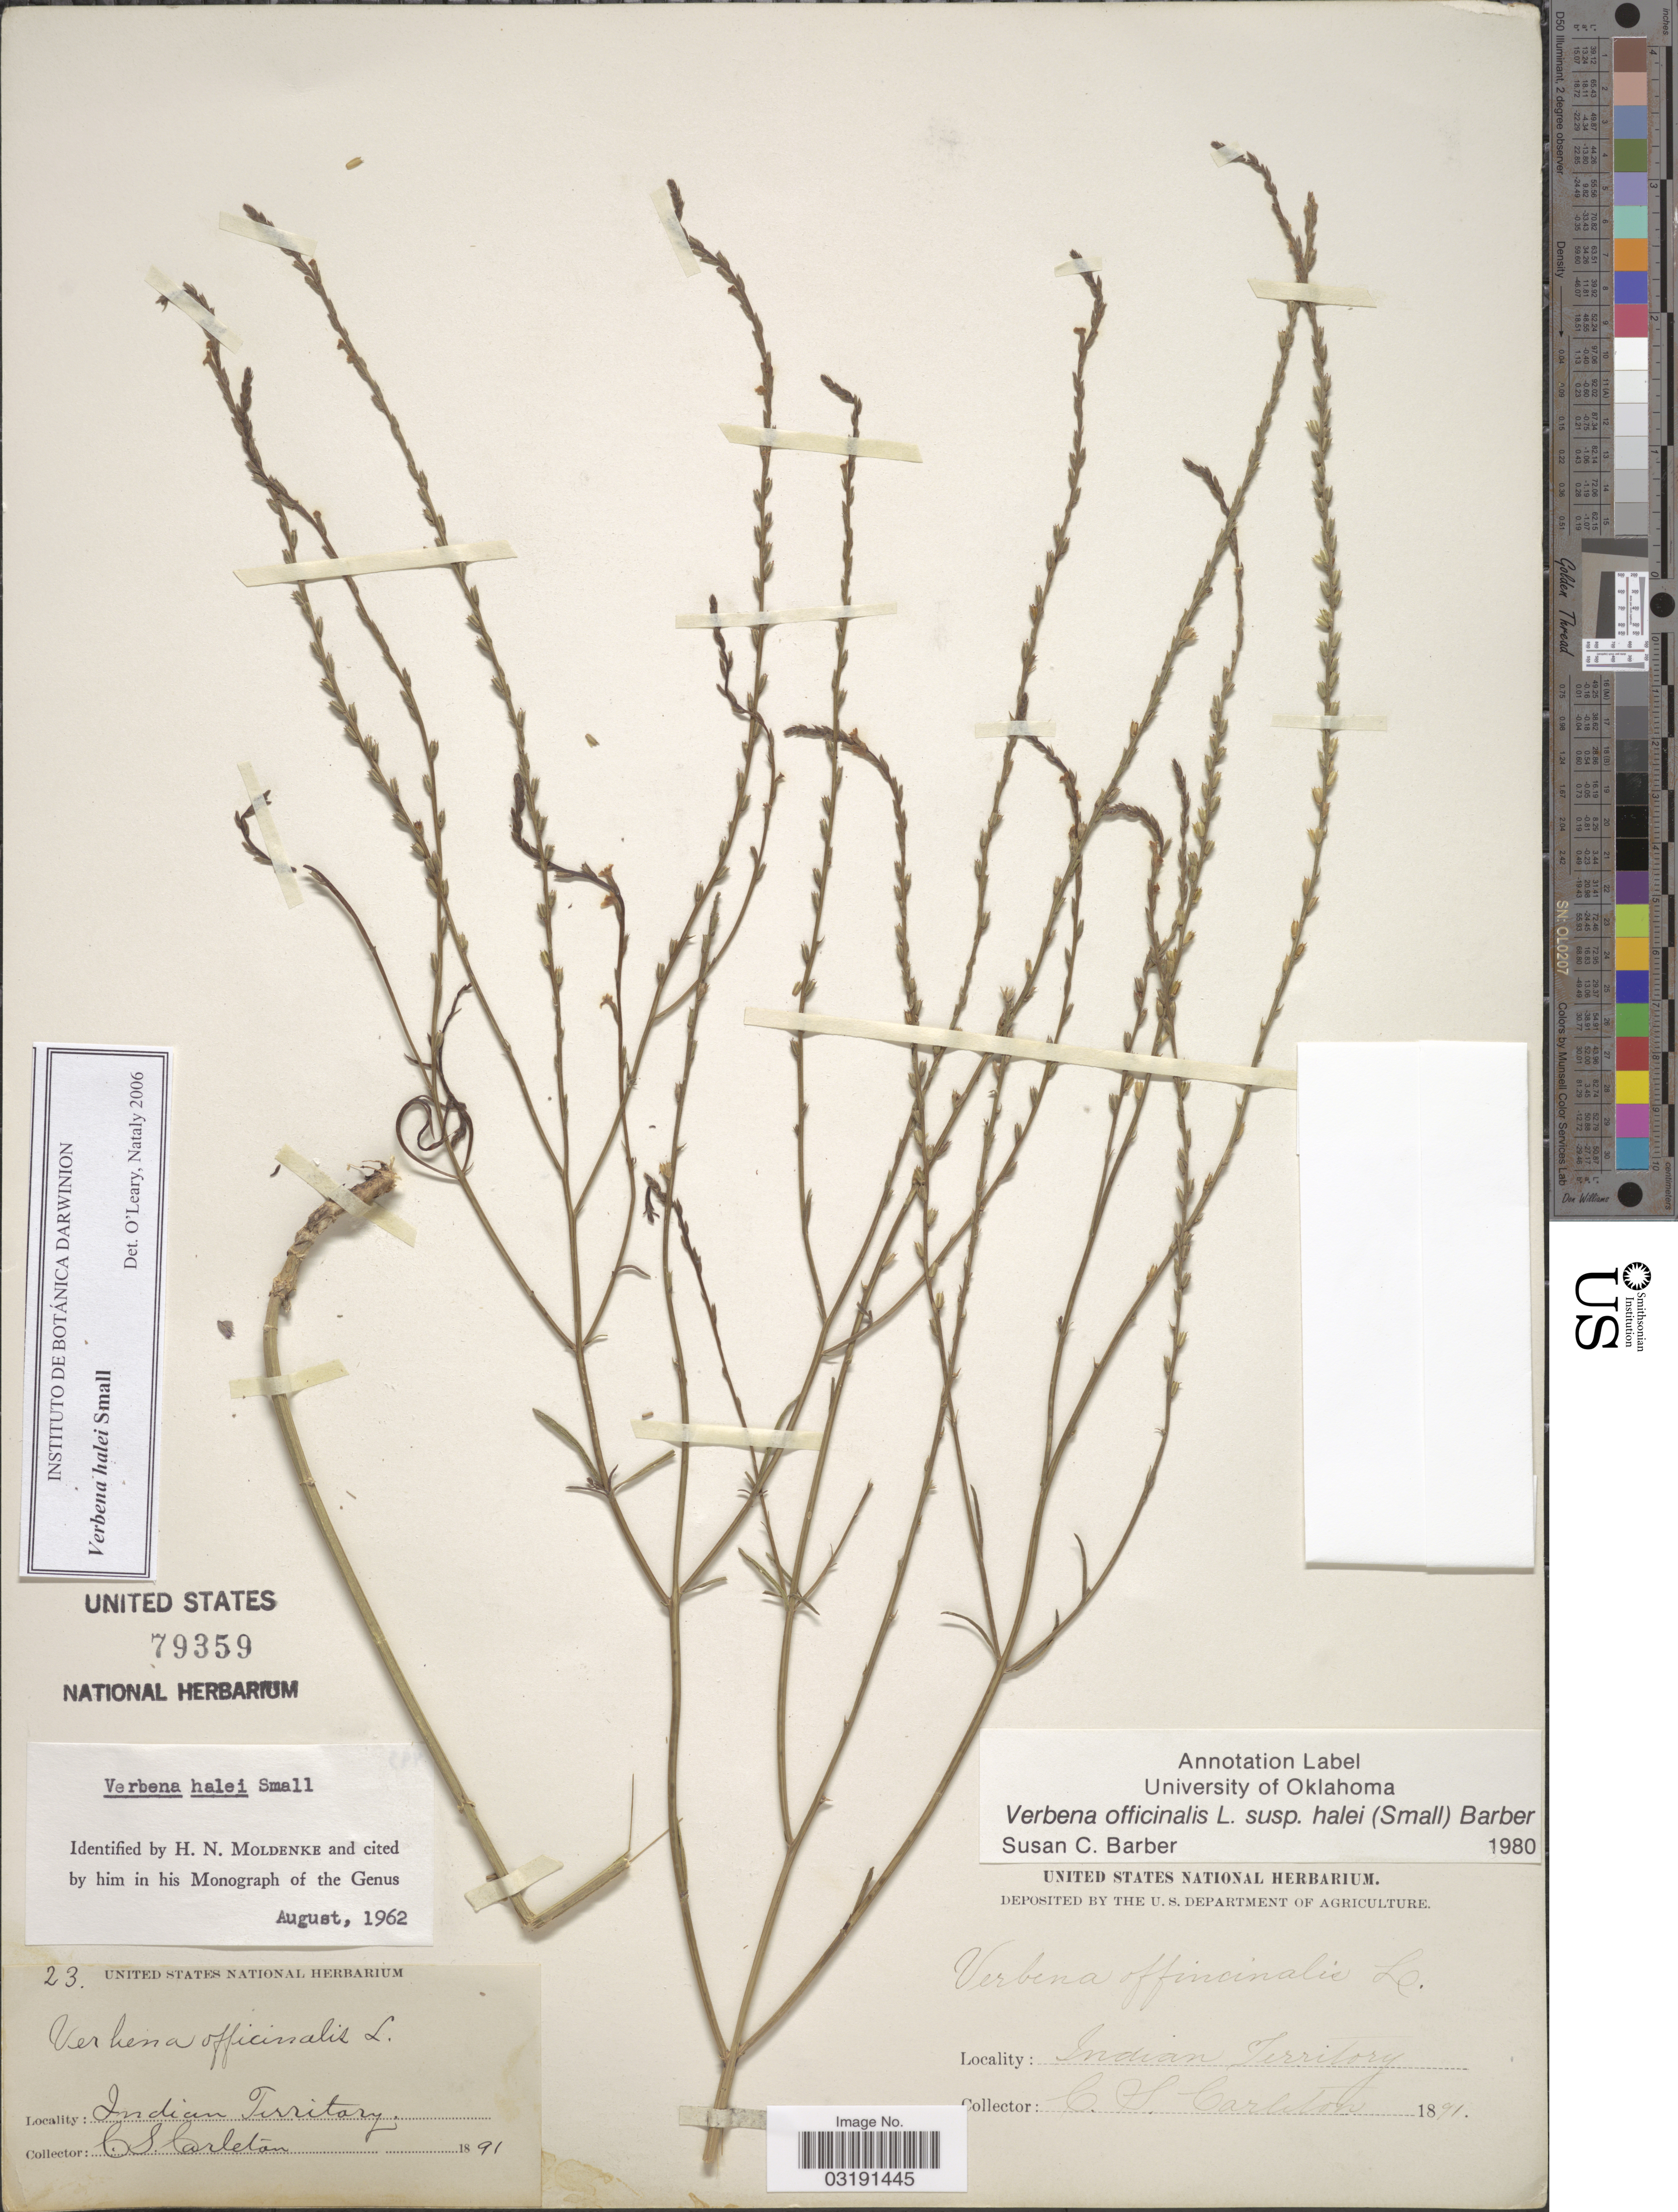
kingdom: Plantae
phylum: Tracheophyta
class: Magnoliopsida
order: Lamiales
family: Verbenaceae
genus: Verbena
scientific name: Verbena halei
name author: Small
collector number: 23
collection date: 1891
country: United States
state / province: Oklahoma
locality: Indian Territory.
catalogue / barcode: US 79359